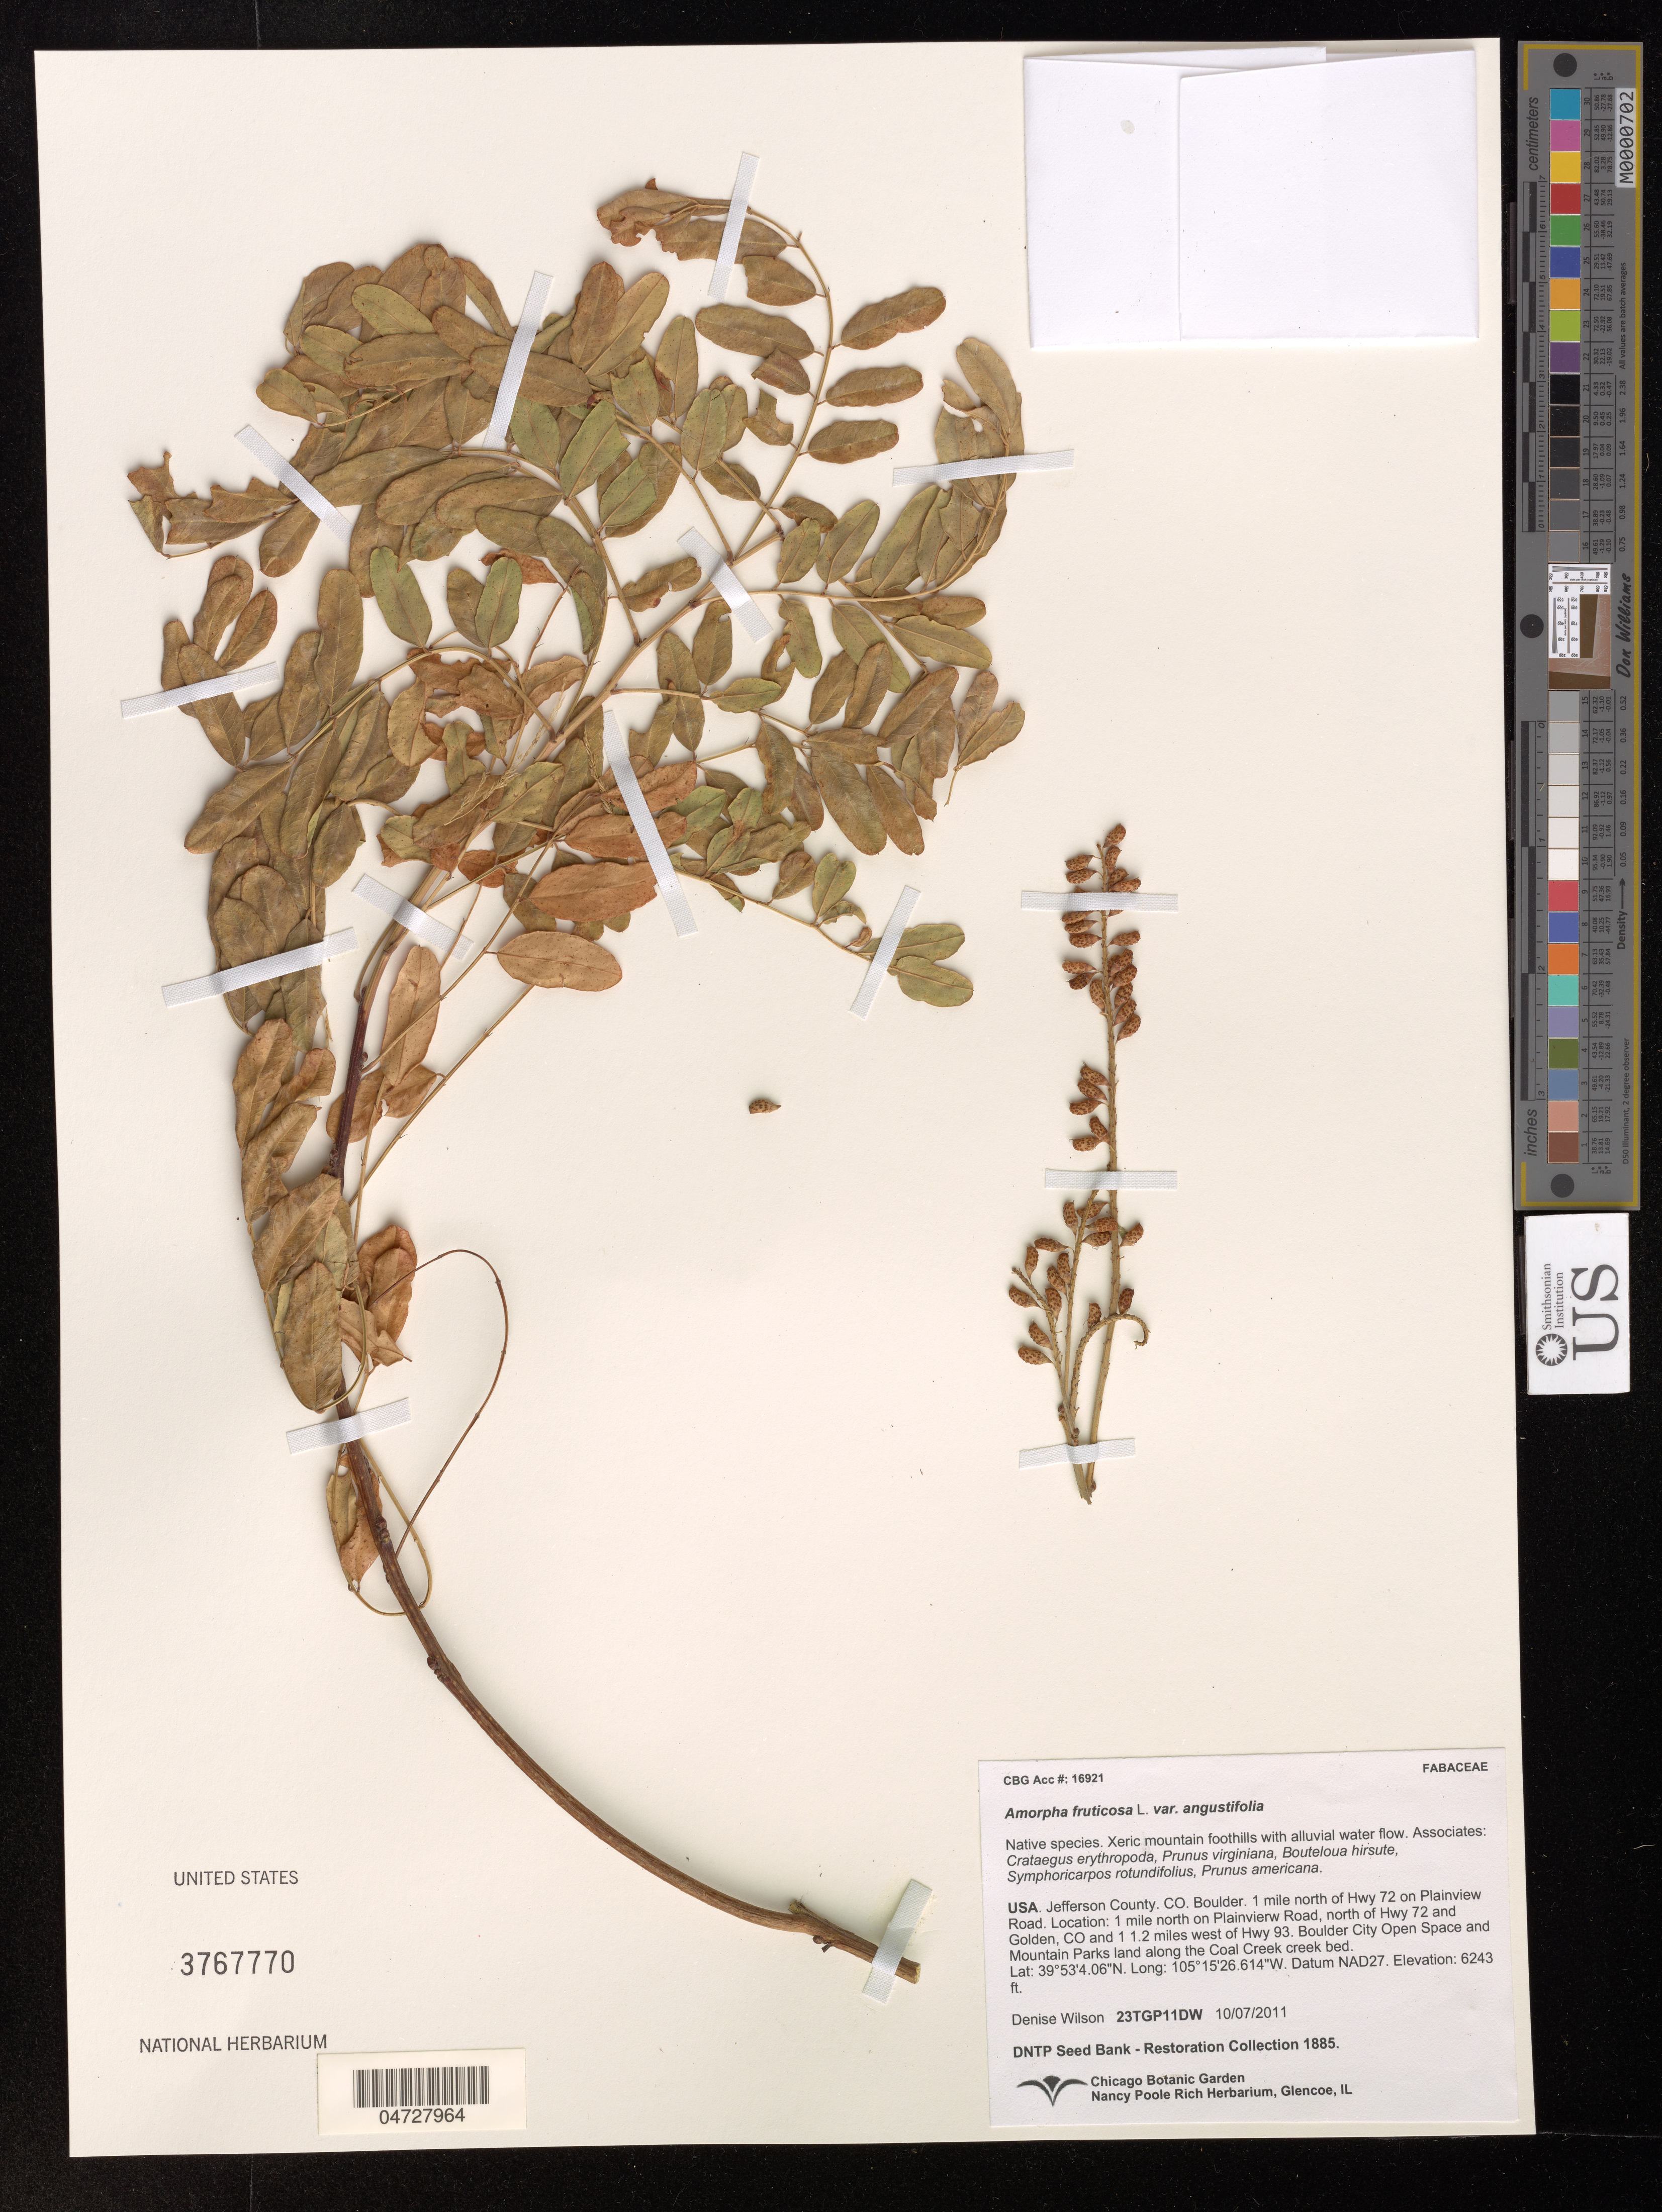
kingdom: Plantae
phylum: Tracheophyta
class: Magnoliopsida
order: Fabales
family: Fabaceae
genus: Amorpha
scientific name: Amorpha fruticosa var. angustifolia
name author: Pursh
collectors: D. Wilson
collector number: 23TGP11DW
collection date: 2011-10-07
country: United States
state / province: Colorado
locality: Jefferson County. 1 mile north of Hwy 72 on Plainview Road. and 1 1.2 miles west of Hwy 93. Boulder City Open Space and Mountain Parks land long along the Coal Creek creek bed.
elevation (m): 1903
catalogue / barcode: US 3767770